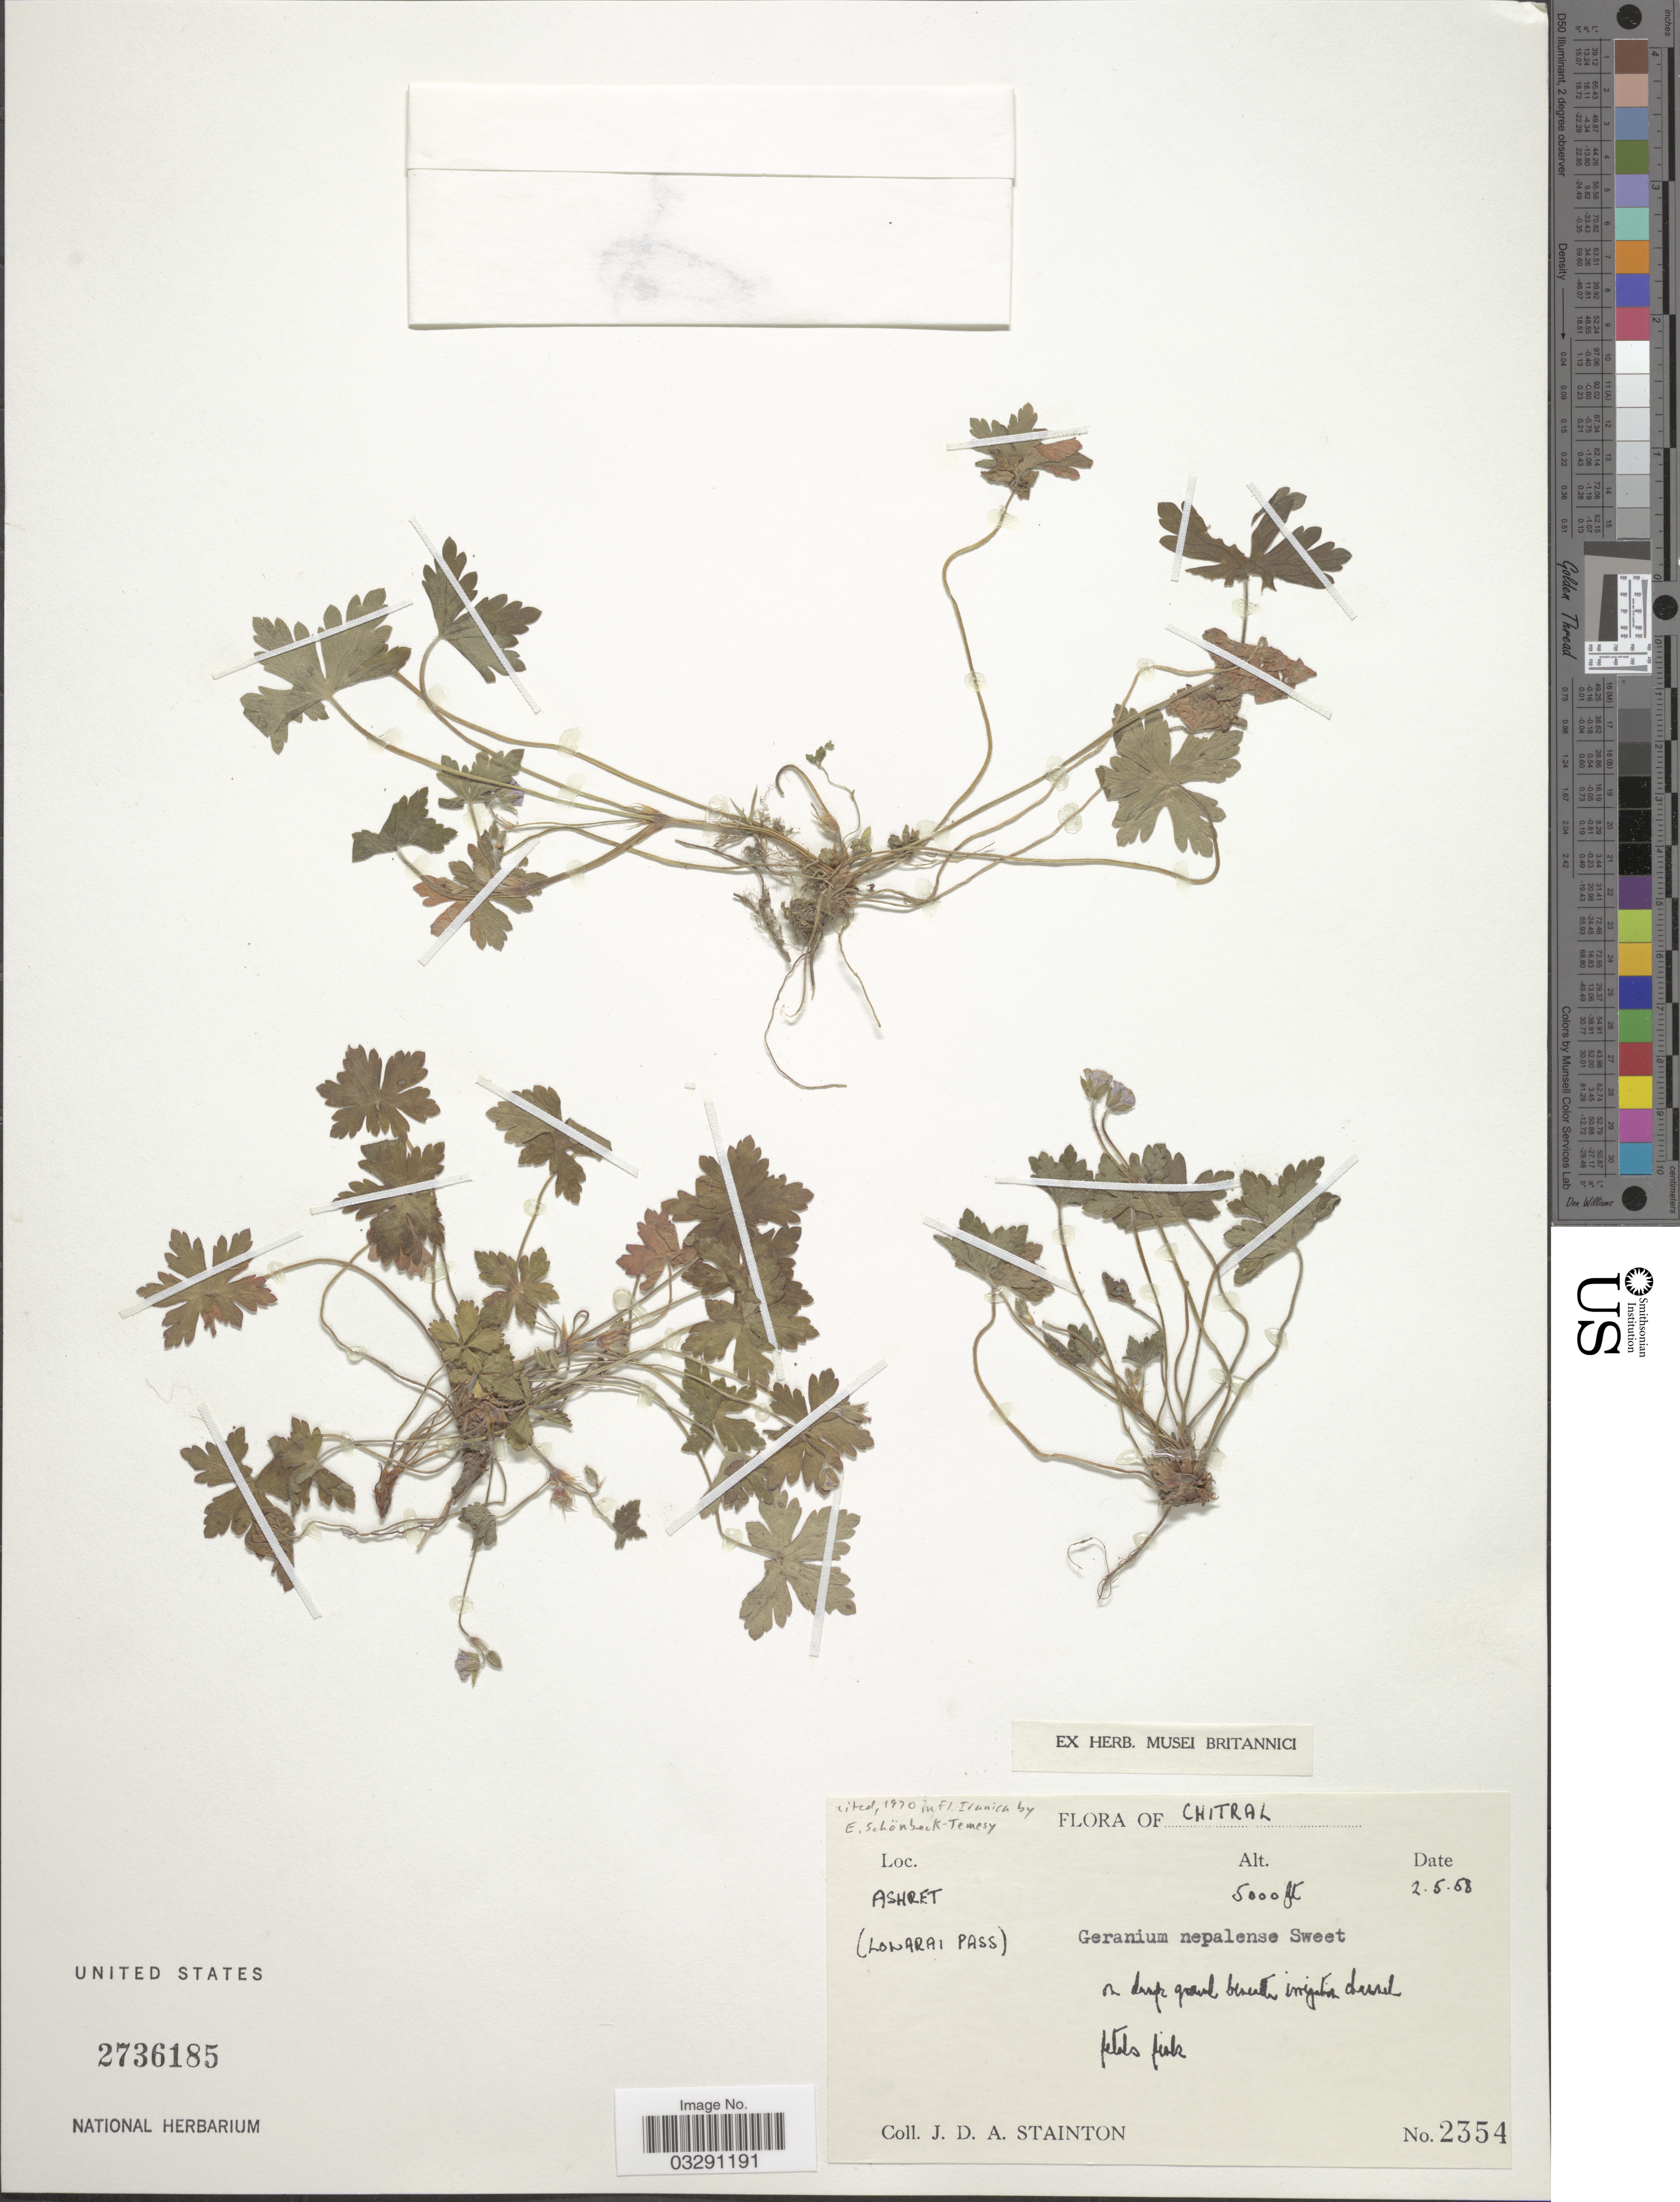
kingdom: Plantae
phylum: Tracheophyta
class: Magnoliopsida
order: Geraniales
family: Geraniaceae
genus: Geranium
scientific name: Geranium nepalense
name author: Sweet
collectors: J. Stainton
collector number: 2354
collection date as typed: Transcribed d/m/y: 2/5/58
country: Pakistan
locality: Chitral. Ashret (Lonarai Pass).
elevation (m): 1524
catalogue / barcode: US 2736185